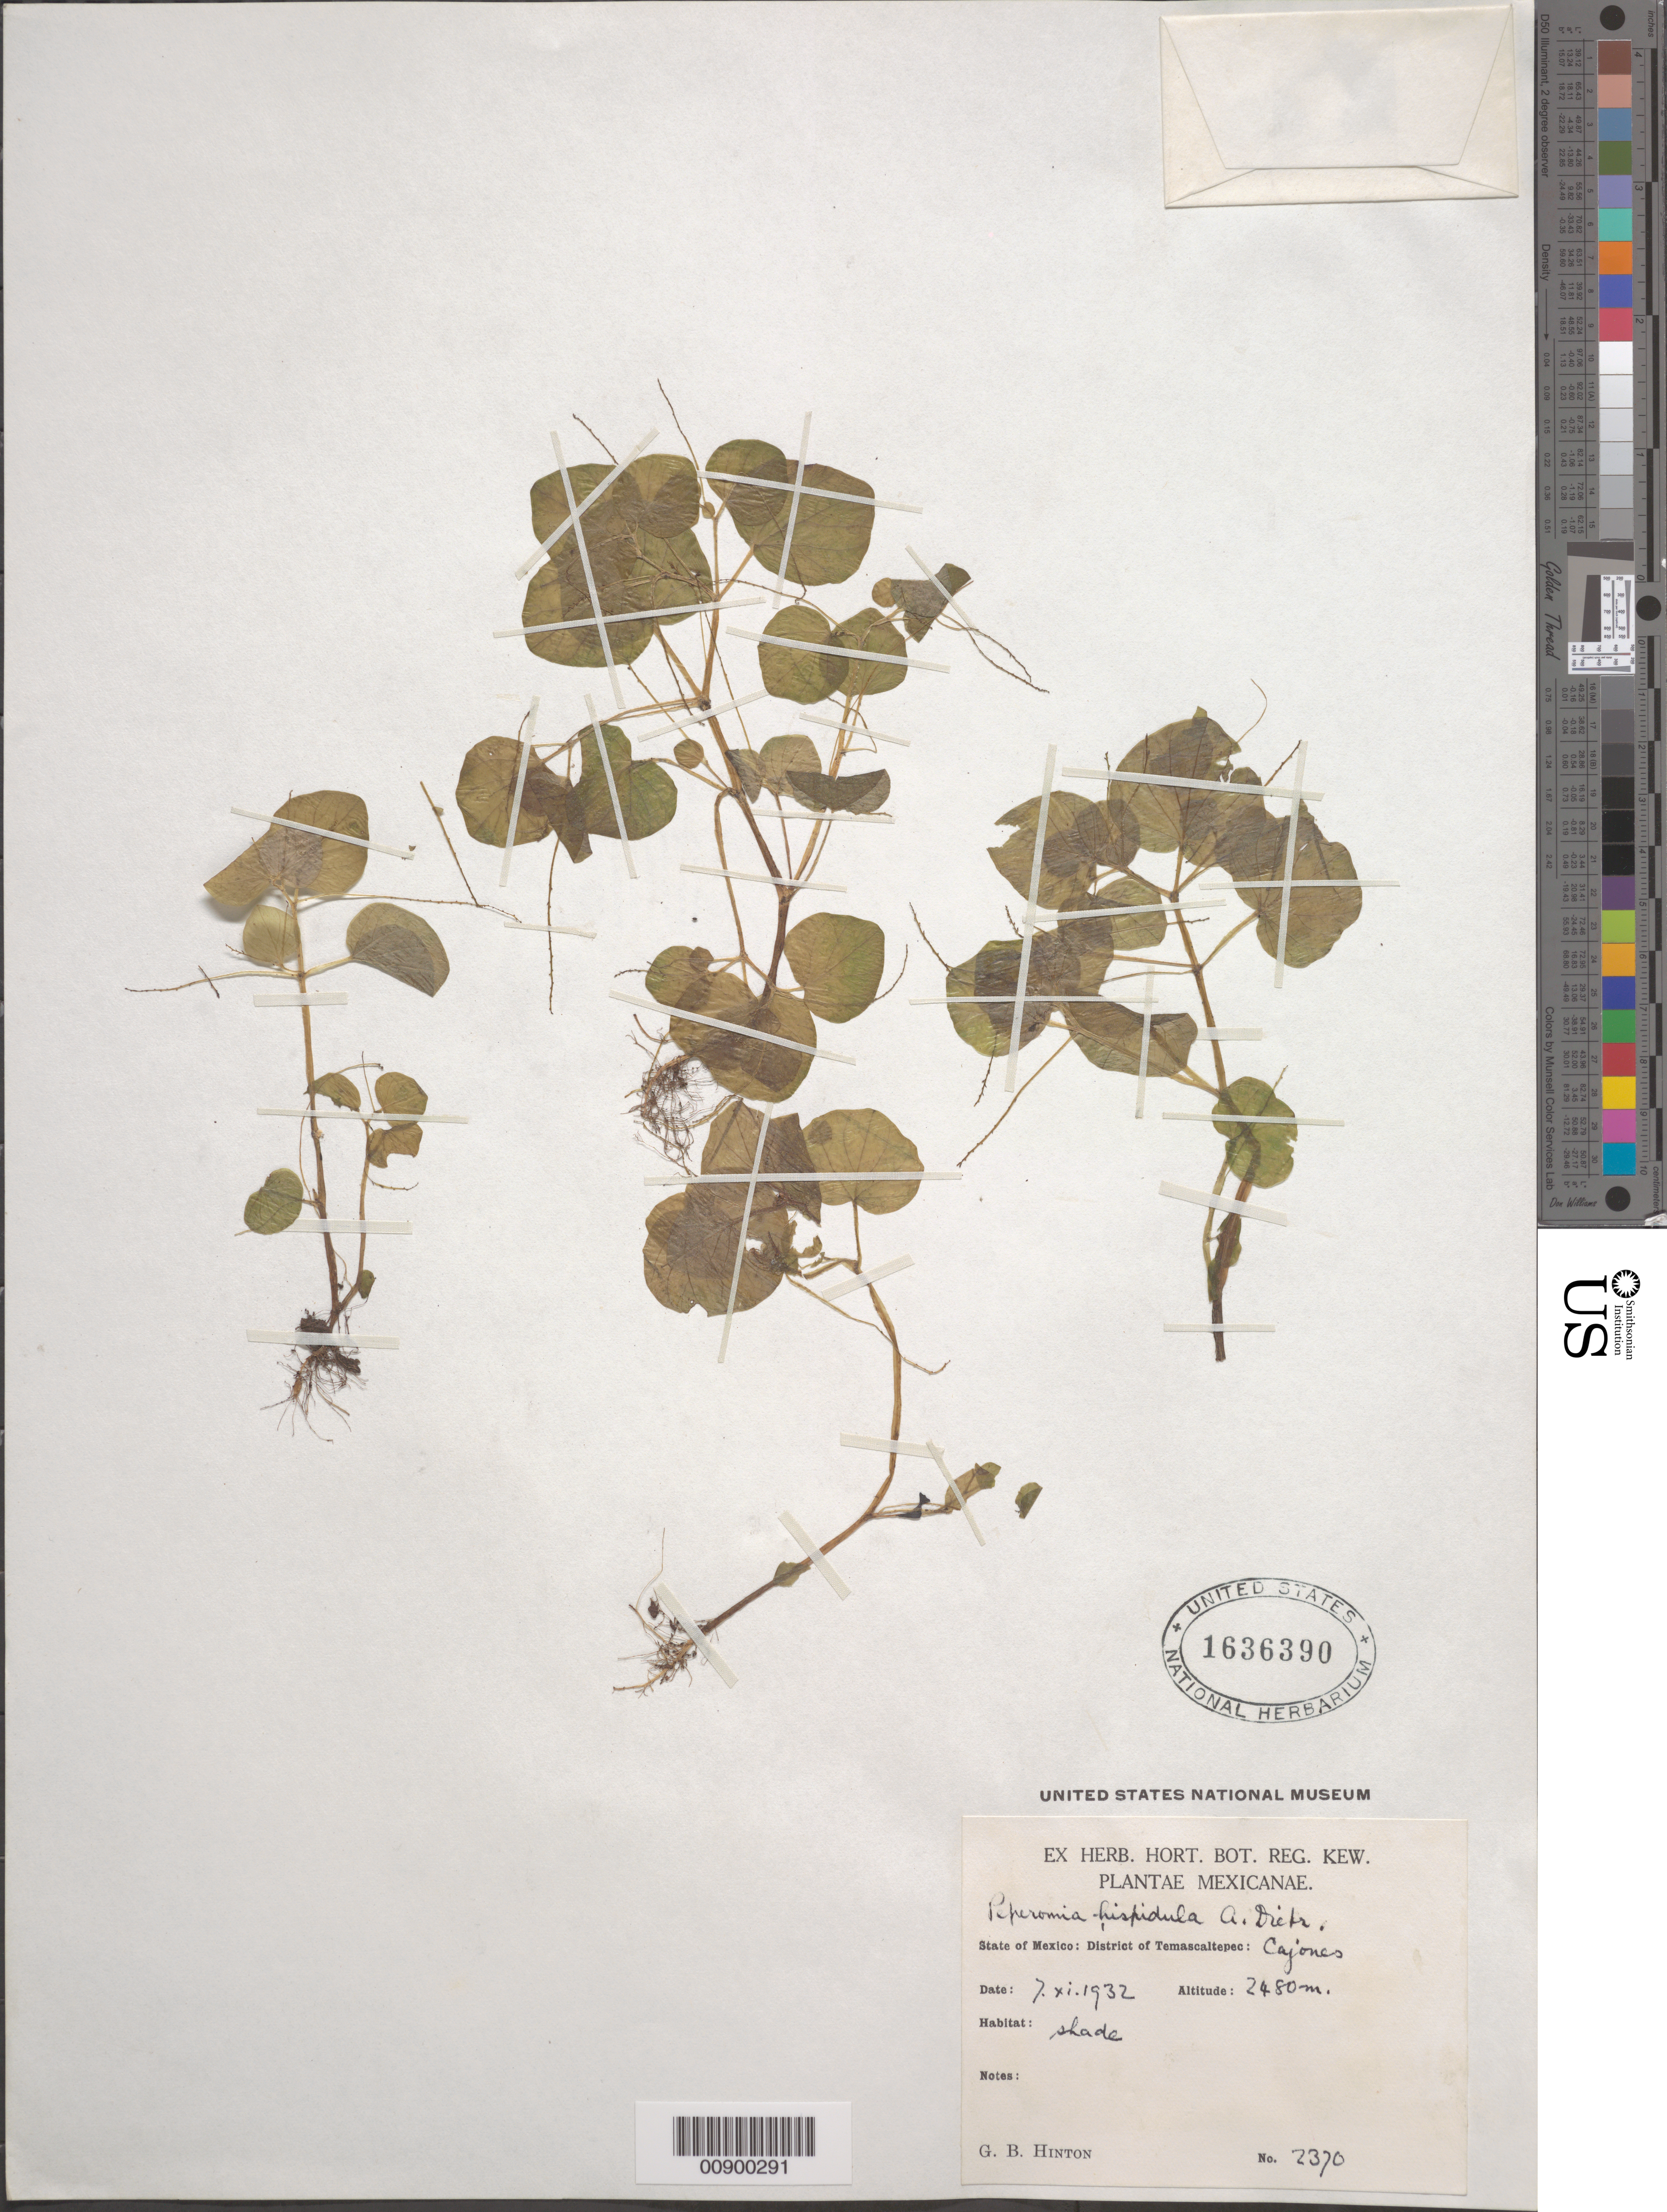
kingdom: Plantae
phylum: Tracheophyta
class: Magnoliopsida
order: Piperales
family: Piperaceae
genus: Peperomia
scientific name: Peperomia hispiduliformis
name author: Trel. in Moldenke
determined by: Jiménez, José Estaban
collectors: G. B. Hinton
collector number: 2370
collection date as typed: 07 Nov 1932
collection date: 1932-11-07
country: Mexico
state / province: México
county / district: Temascaltepec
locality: State of México: District of Temascaltepec: Cajones.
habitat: Shade.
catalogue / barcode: US 1636390